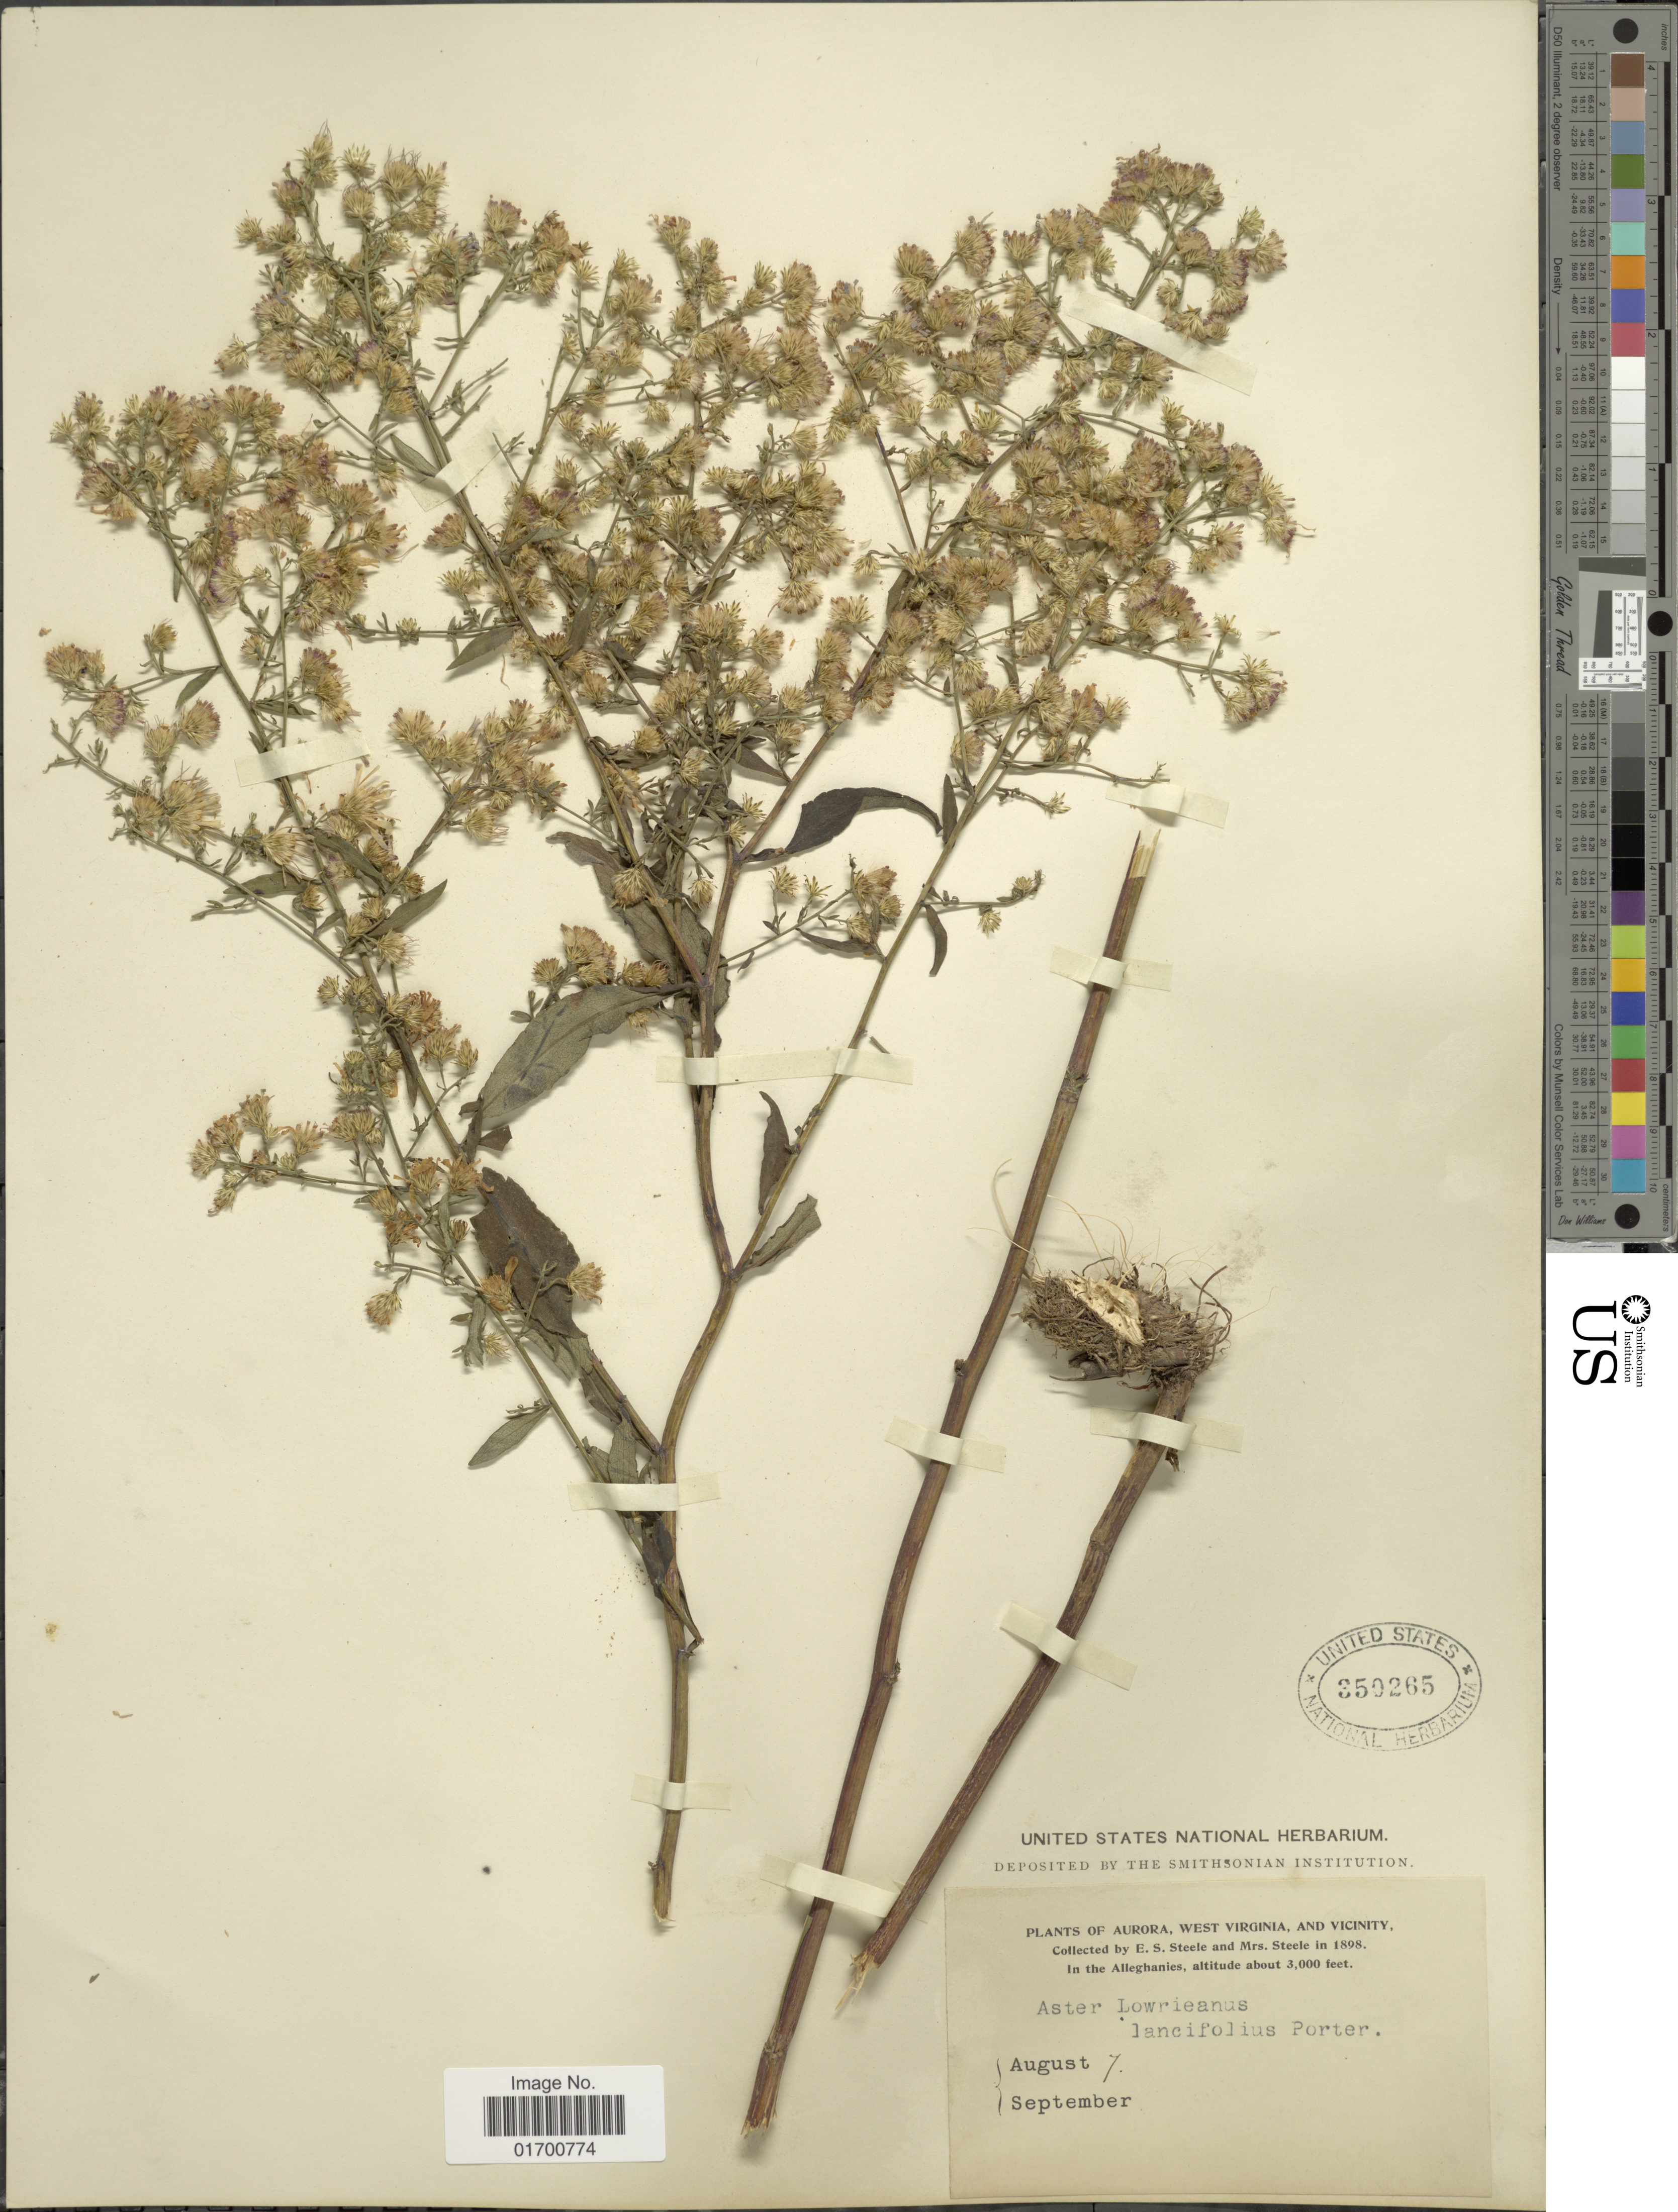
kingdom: Plantae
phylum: Tracheophyta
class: Magnoliopsida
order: Asterales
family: Asteraceae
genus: Symphyotrichum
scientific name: Symphyotrichum lowrieanum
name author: (Porter) G.L. Nesom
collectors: E. Steele & Mrs. E. S. Steele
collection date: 1898-08-07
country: United States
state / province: West Virginia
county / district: Preston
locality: Aurora, and Vicinity, in the Alleghanies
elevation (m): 914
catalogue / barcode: US 350265